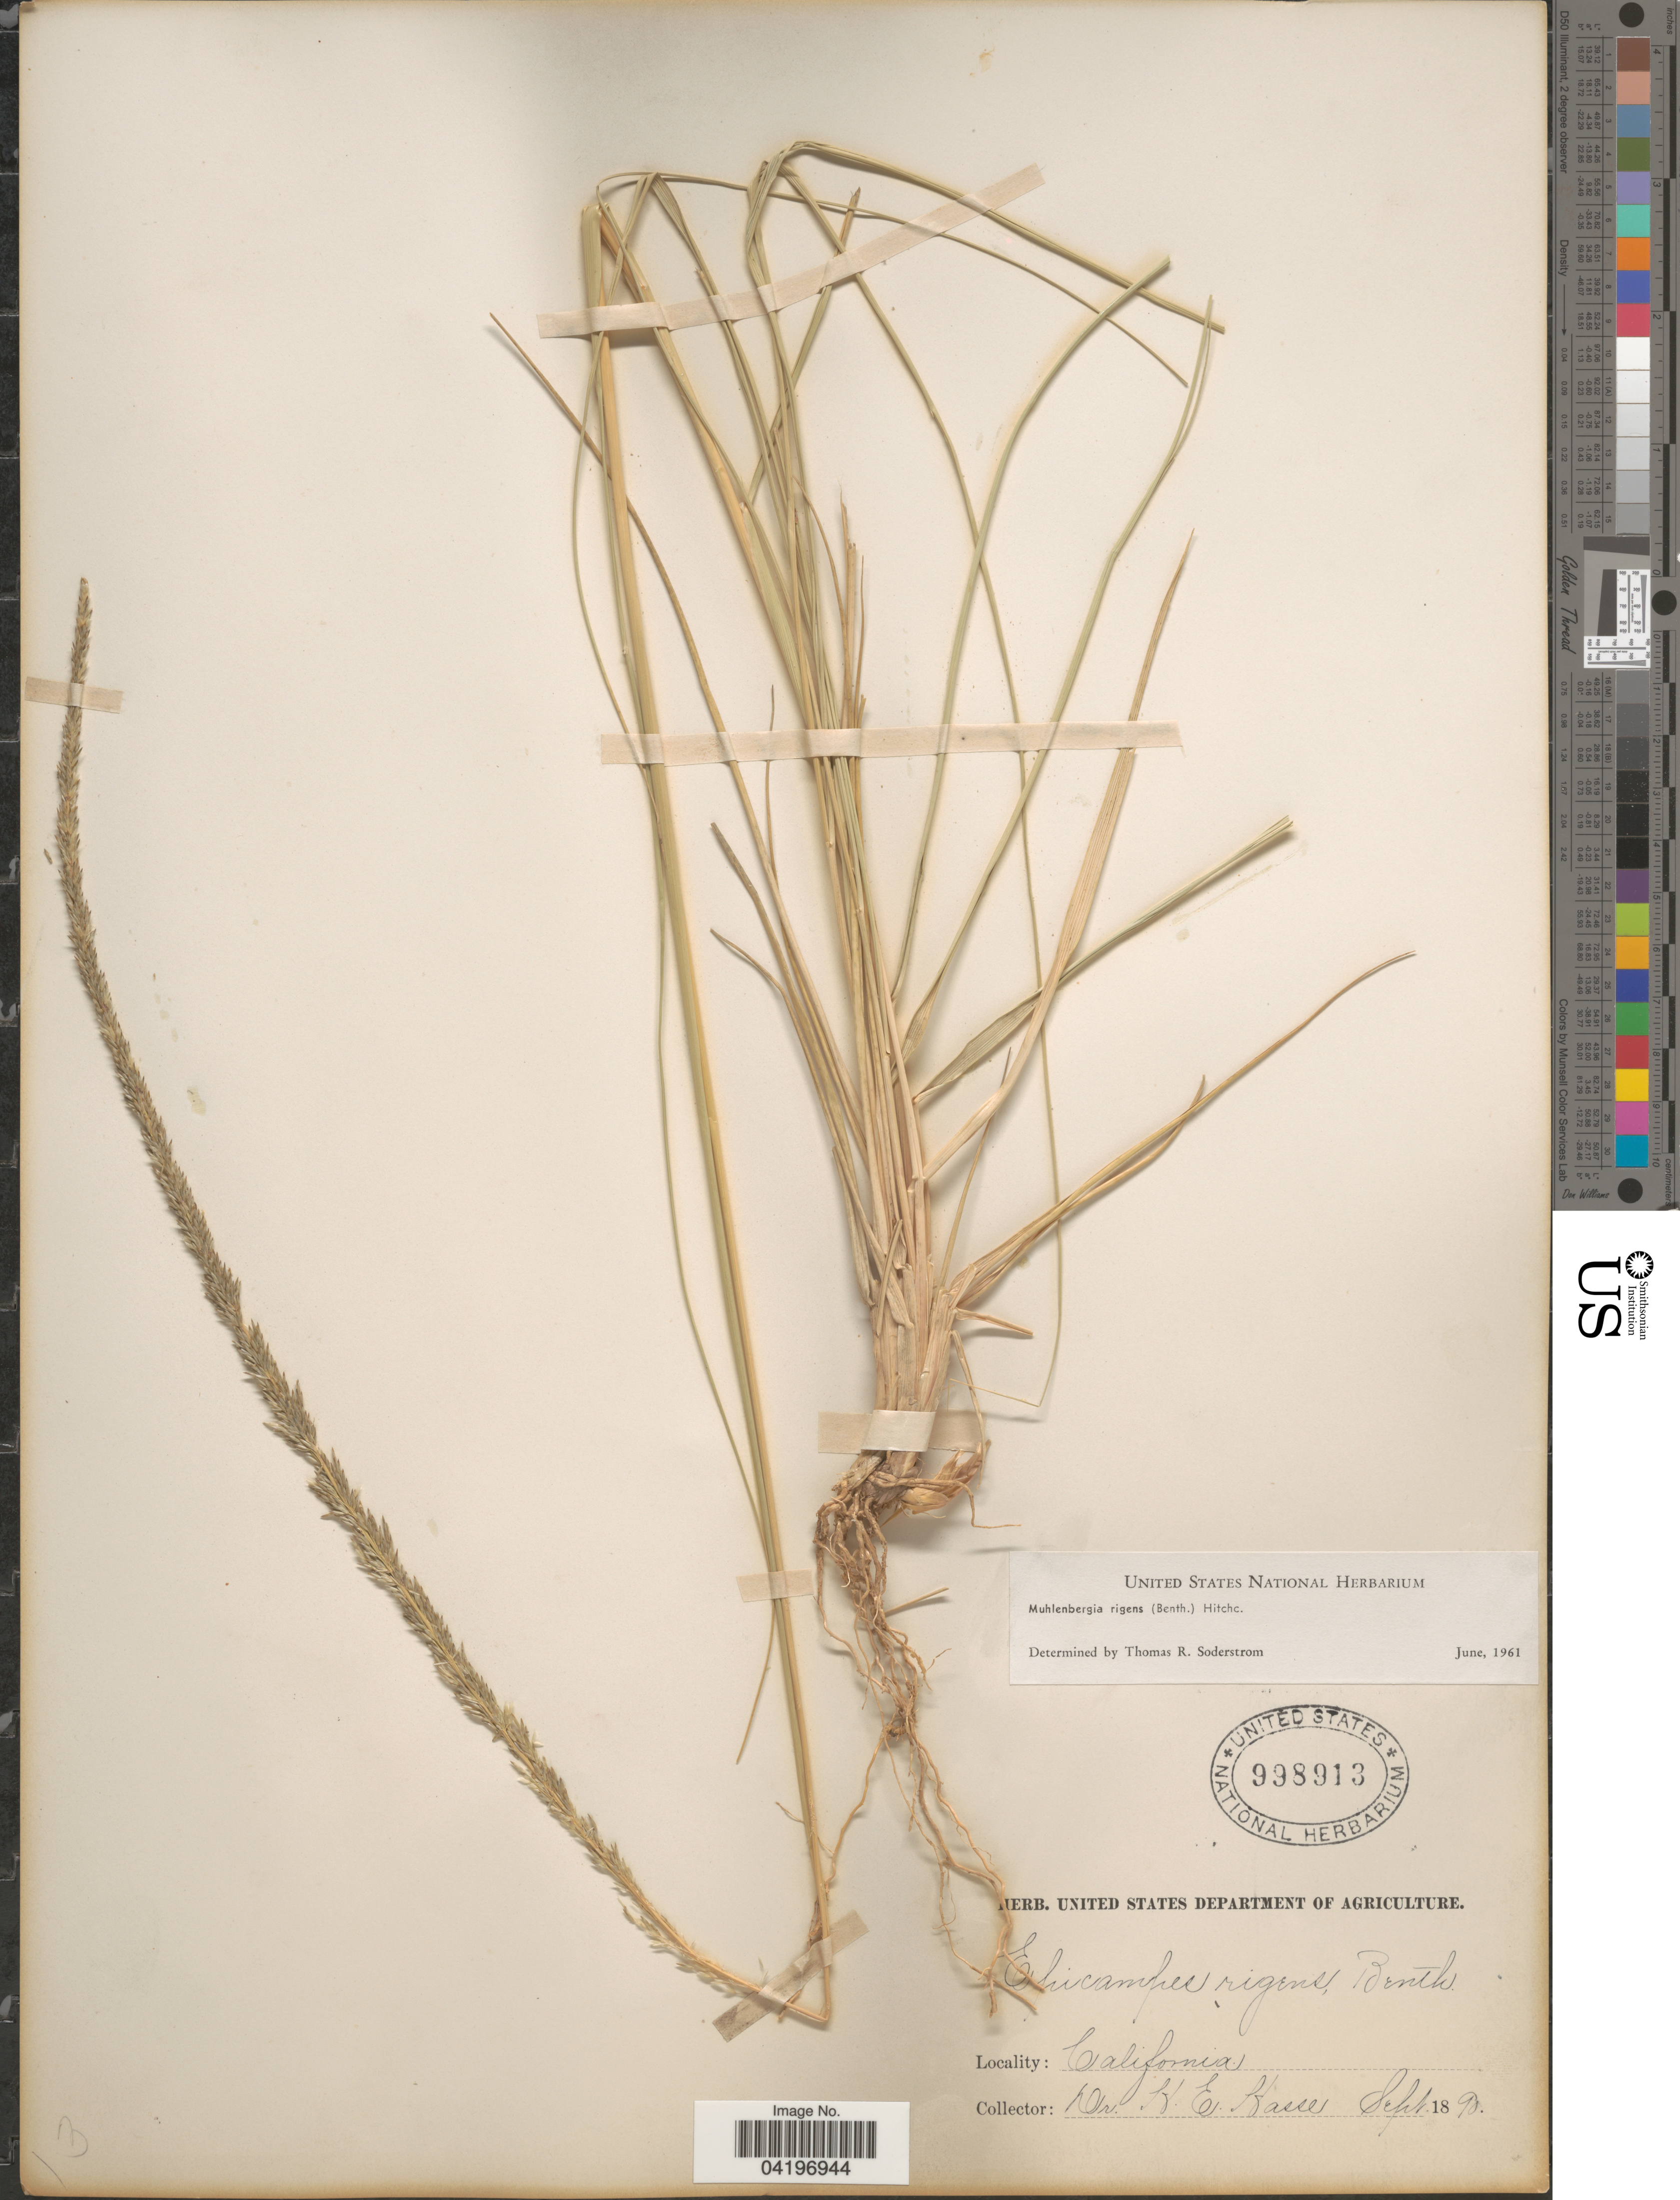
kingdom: Plantae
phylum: Tracheophyta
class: Liliopsida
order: Poales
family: Poaceae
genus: Muhlenbergia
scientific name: Muhlenbergia rigens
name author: (Benth.) Hitchc.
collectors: H. E. Hasse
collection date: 1890-09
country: United States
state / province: California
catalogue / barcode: US 998913